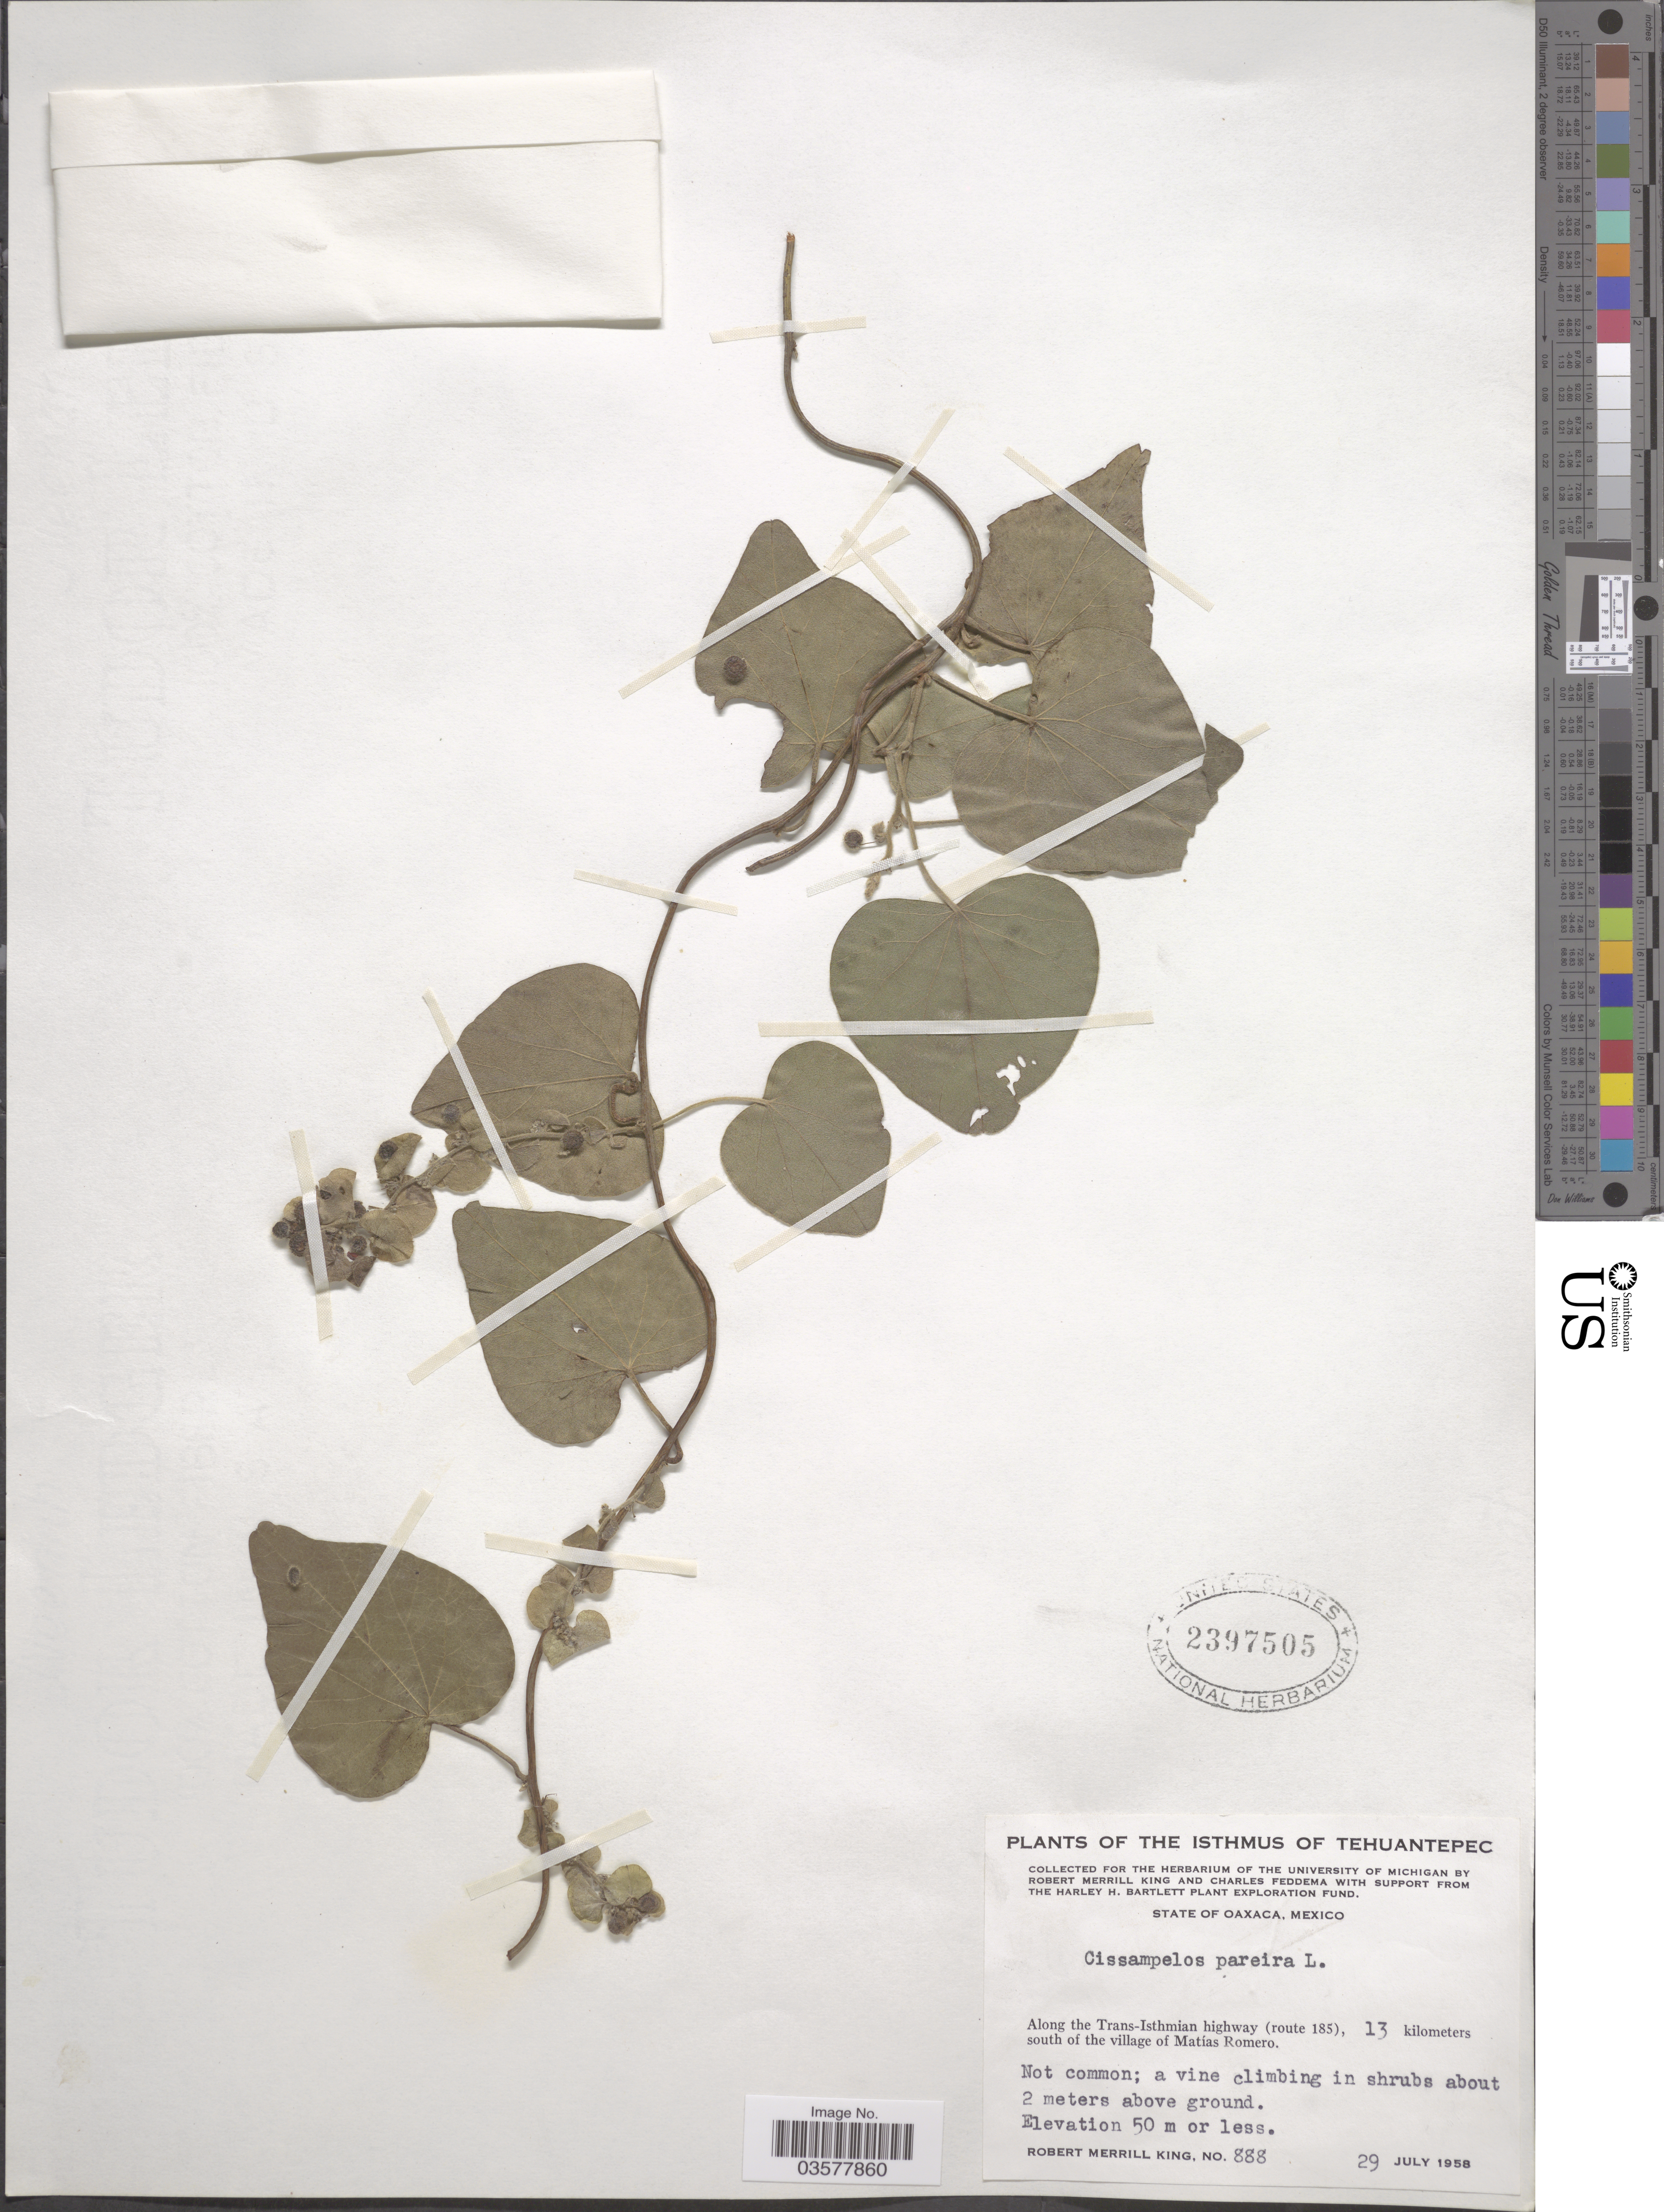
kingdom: Plantae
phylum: Tracheophyta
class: Magnoliopsida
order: Ranunculales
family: Menispermaceae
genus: Cissampelos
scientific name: Cissampelos pareira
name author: L.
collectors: R. M. King & C. Feddema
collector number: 888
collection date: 1958-07-29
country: Mexico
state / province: Oaxaca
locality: The Isthmus of Tehuantepec. Along the Trans-Ishtmian highway (route 185), 13 kilometers south of the village of Matías Romero.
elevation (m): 50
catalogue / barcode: US 2397505